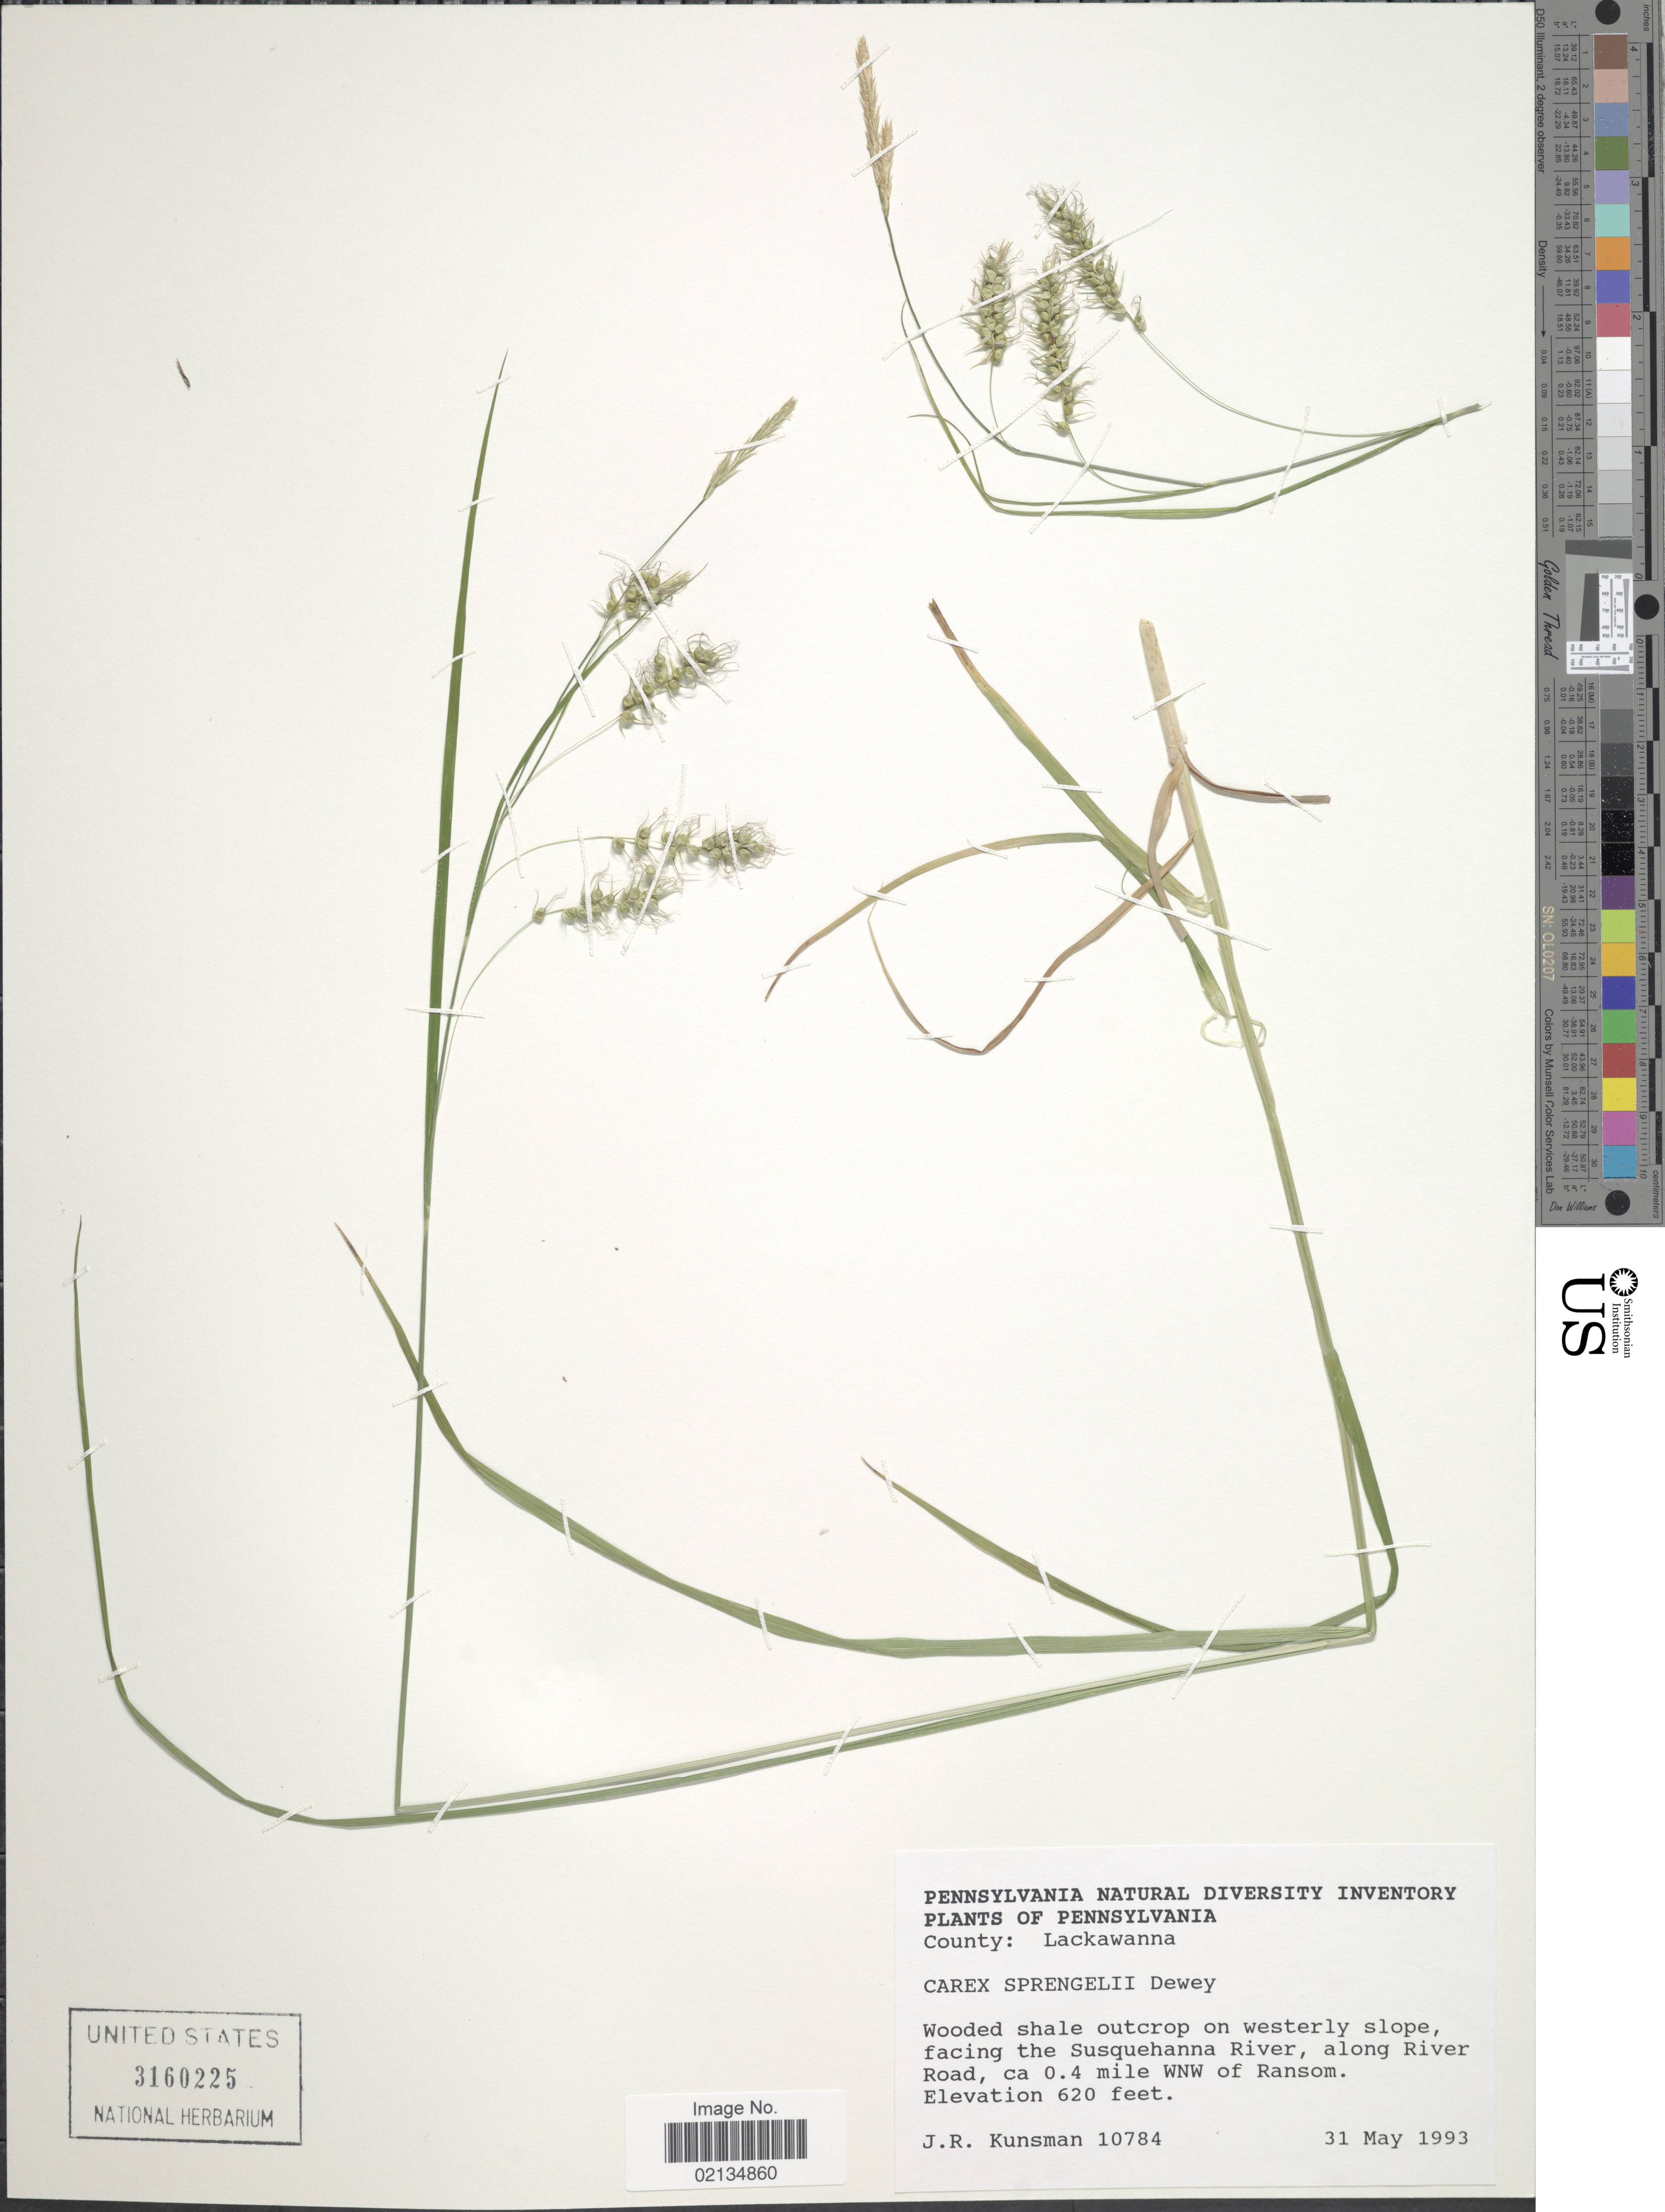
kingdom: Plantae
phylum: Tracheophyta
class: Liliopsida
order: Poales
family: Cyperaceae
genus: Carex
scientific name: Carex sprengelii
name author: Dewey ex Spreng.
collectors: J. Kunsman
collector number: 10784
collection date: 1993-05-31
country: United States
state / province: Pennsylvania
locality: County: Lackawanna. Wooded shale outcrop on westerly slope, facing the Susquehanna River, along River Road, ca. 0.4 mile WNW of Ransom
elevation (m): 189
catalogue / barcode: US 3160225